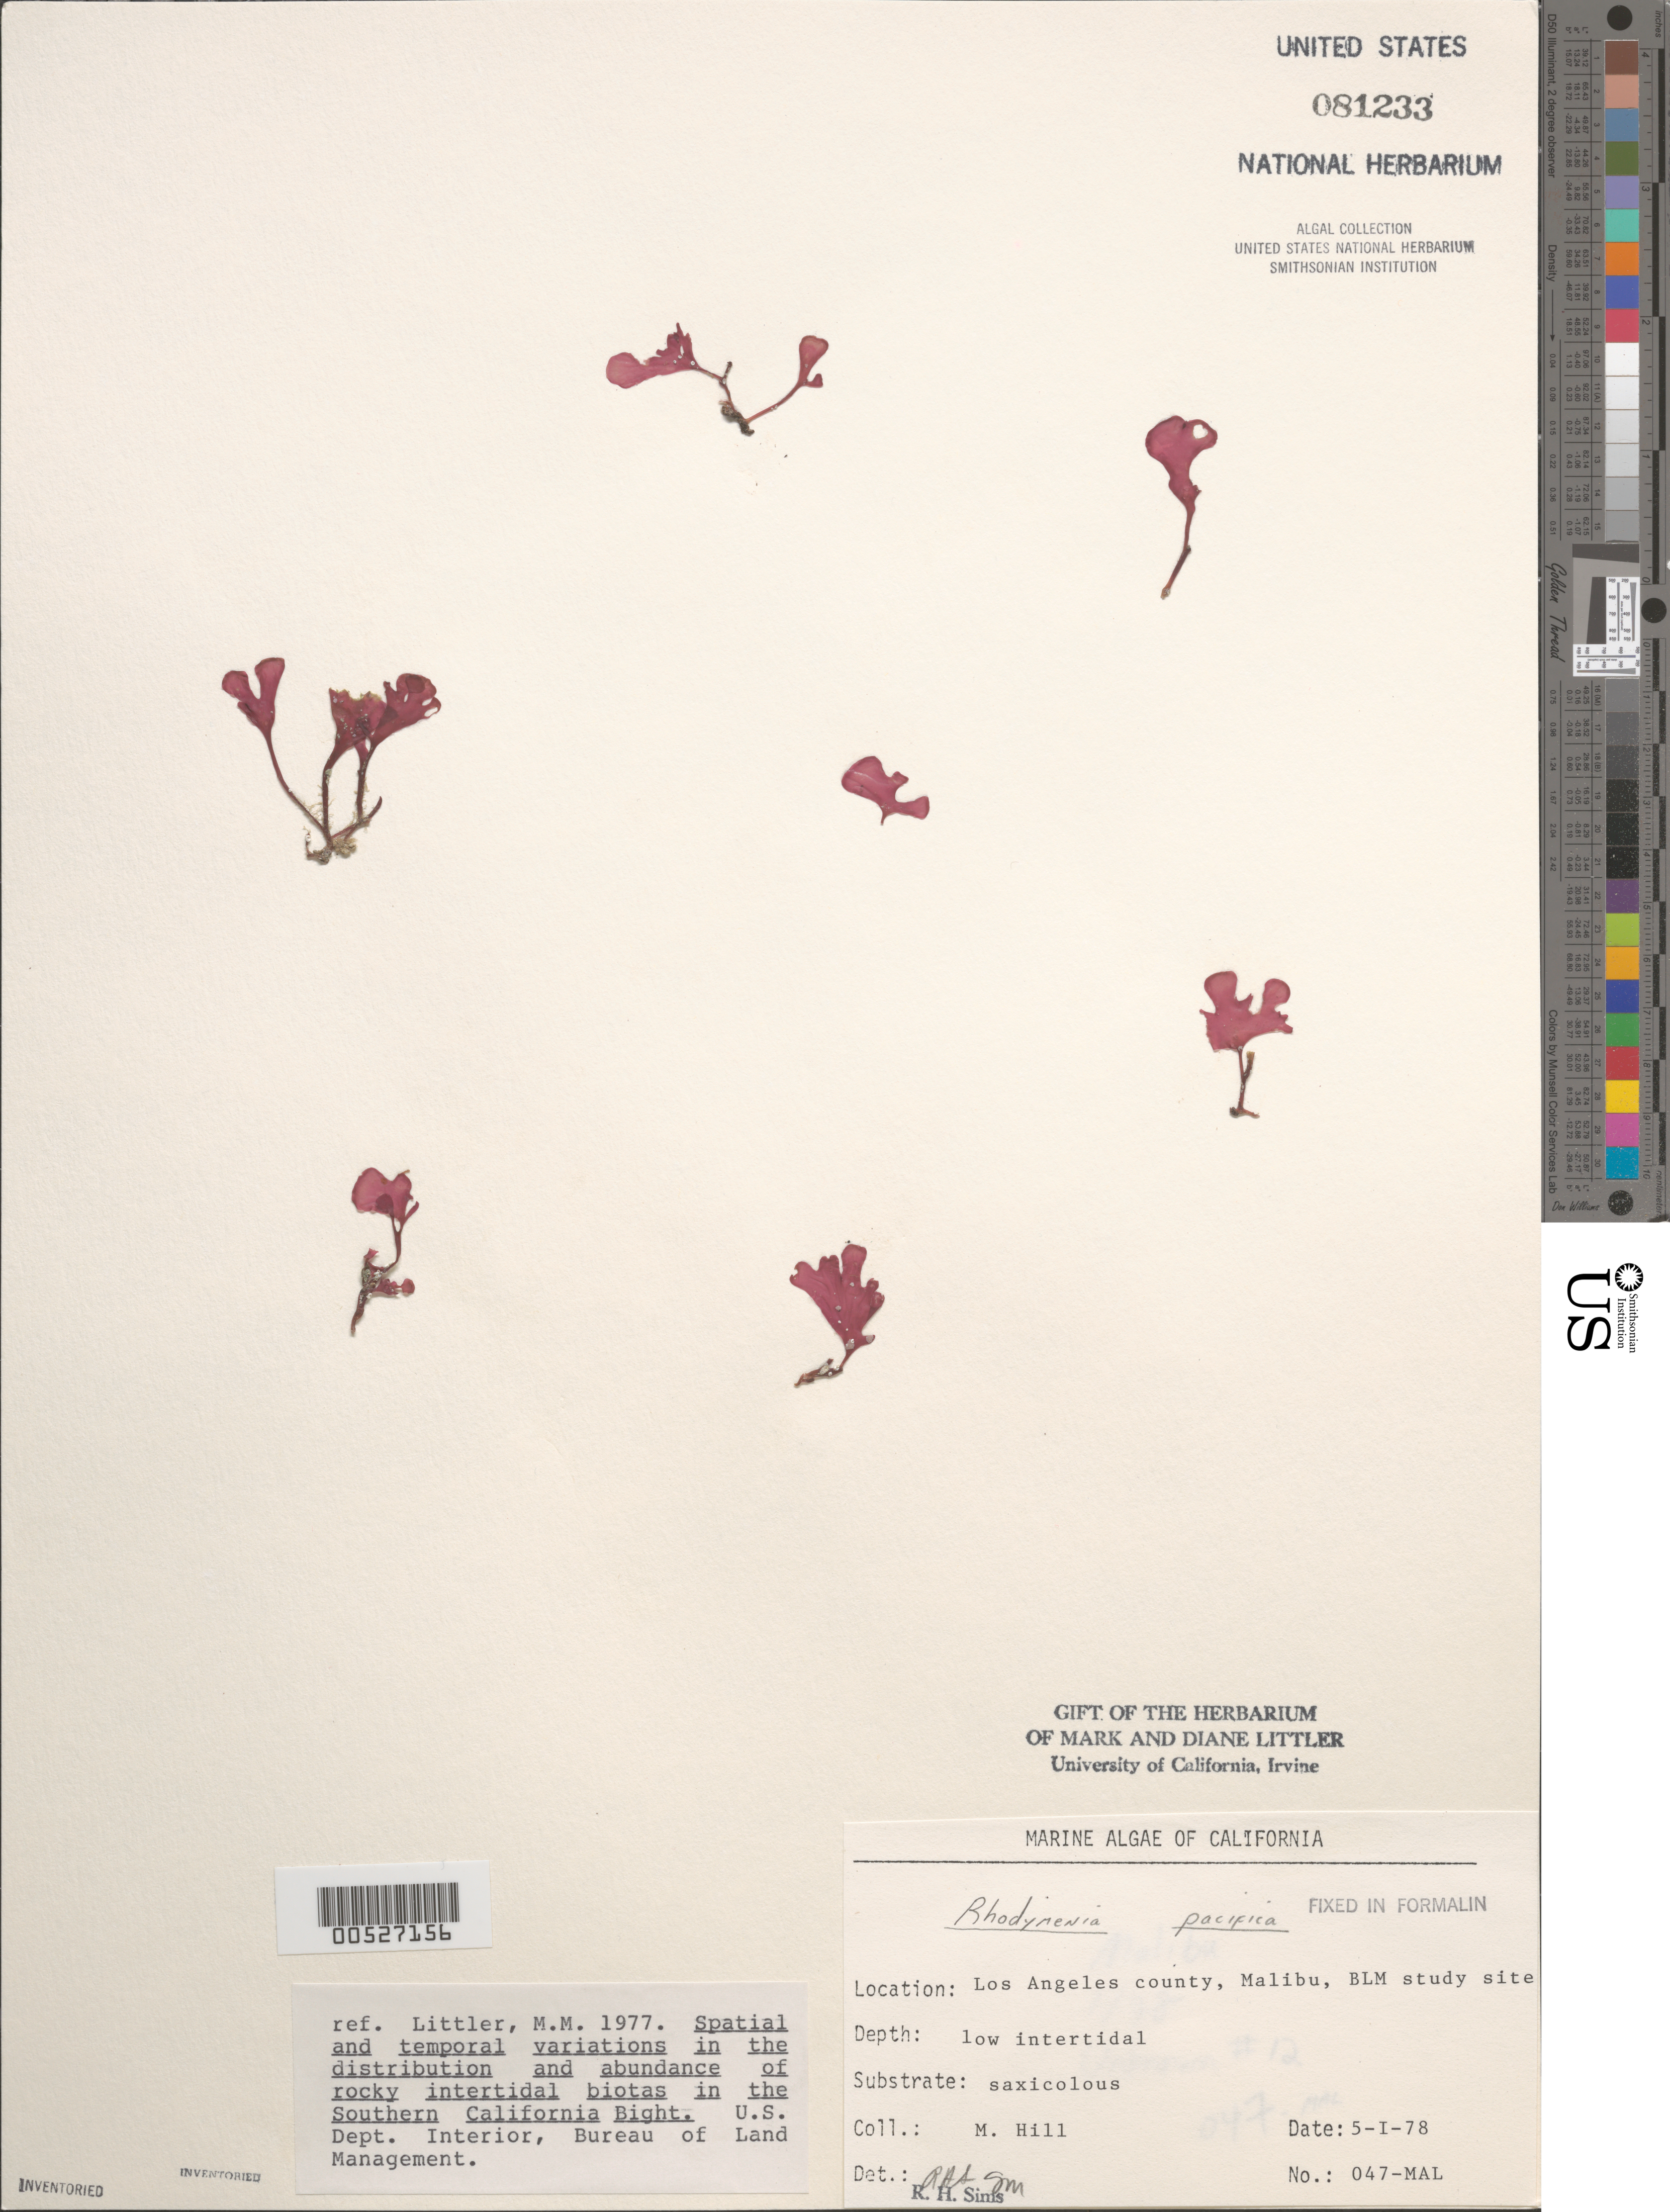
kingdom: Plantae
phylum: Rhodophyta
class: Florideophyceae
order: Rhodymeniales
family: Rhodymeniaceae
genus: Rhodymenia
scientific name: Rhodymenia pacifica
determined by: Sims, Robert H.; Murray, S. N.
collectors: M. Hill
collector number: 047-mal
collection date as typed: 05 Jan 1978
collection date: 1978-01-05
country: United States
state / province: California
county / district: Los Angeles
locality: Malibu, near Paradise Cove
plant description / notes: BLM-SOCALBIGHT Rocky Intertidal Survey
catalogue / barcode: US 81233